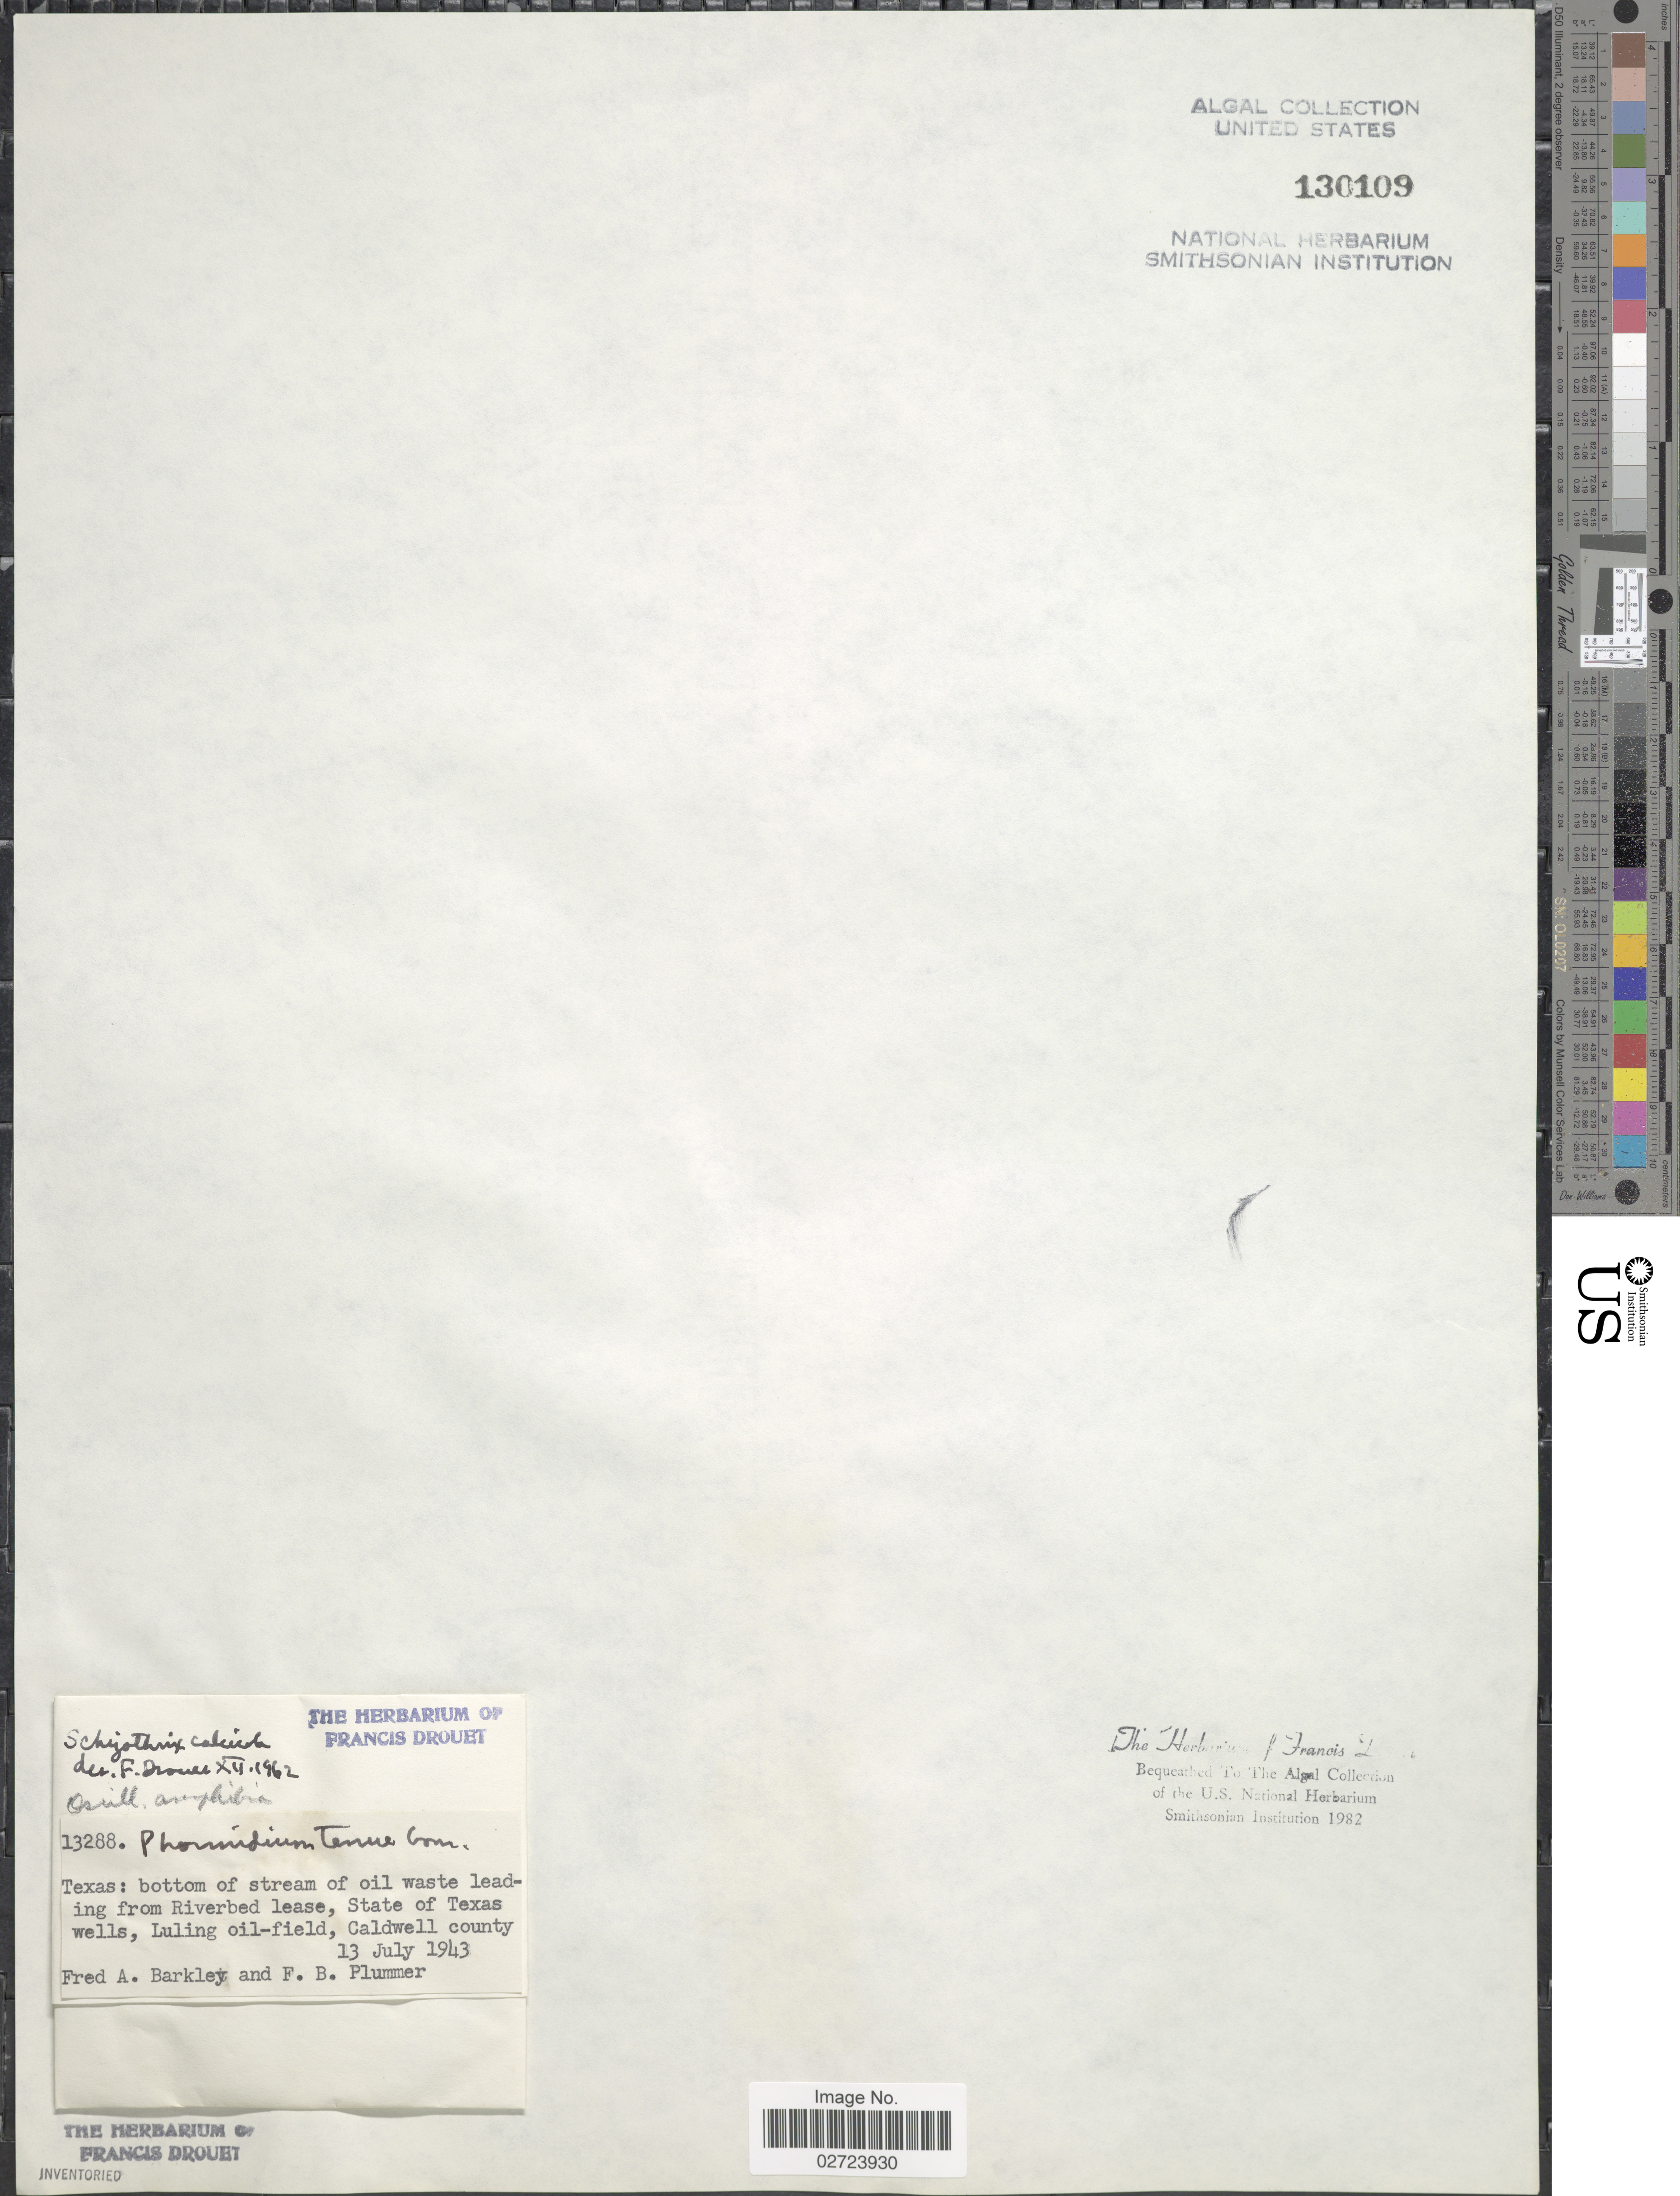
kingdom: Bacteria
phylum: Cyanobacteria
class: Cyanobacteriia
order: Leptolyngbyales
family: Trichocoleusaceae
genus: Schizothrix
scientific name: Schizothrix calcicola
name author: Gomont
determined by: Drouet, F. E.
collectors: F. A. Barkley & F. Plummer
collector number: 13288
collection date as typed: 13 Jul 1943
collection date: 1943-07-13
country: United States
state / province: Texas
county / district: Caldwell County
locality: Luling oil field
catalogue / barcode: US 130109